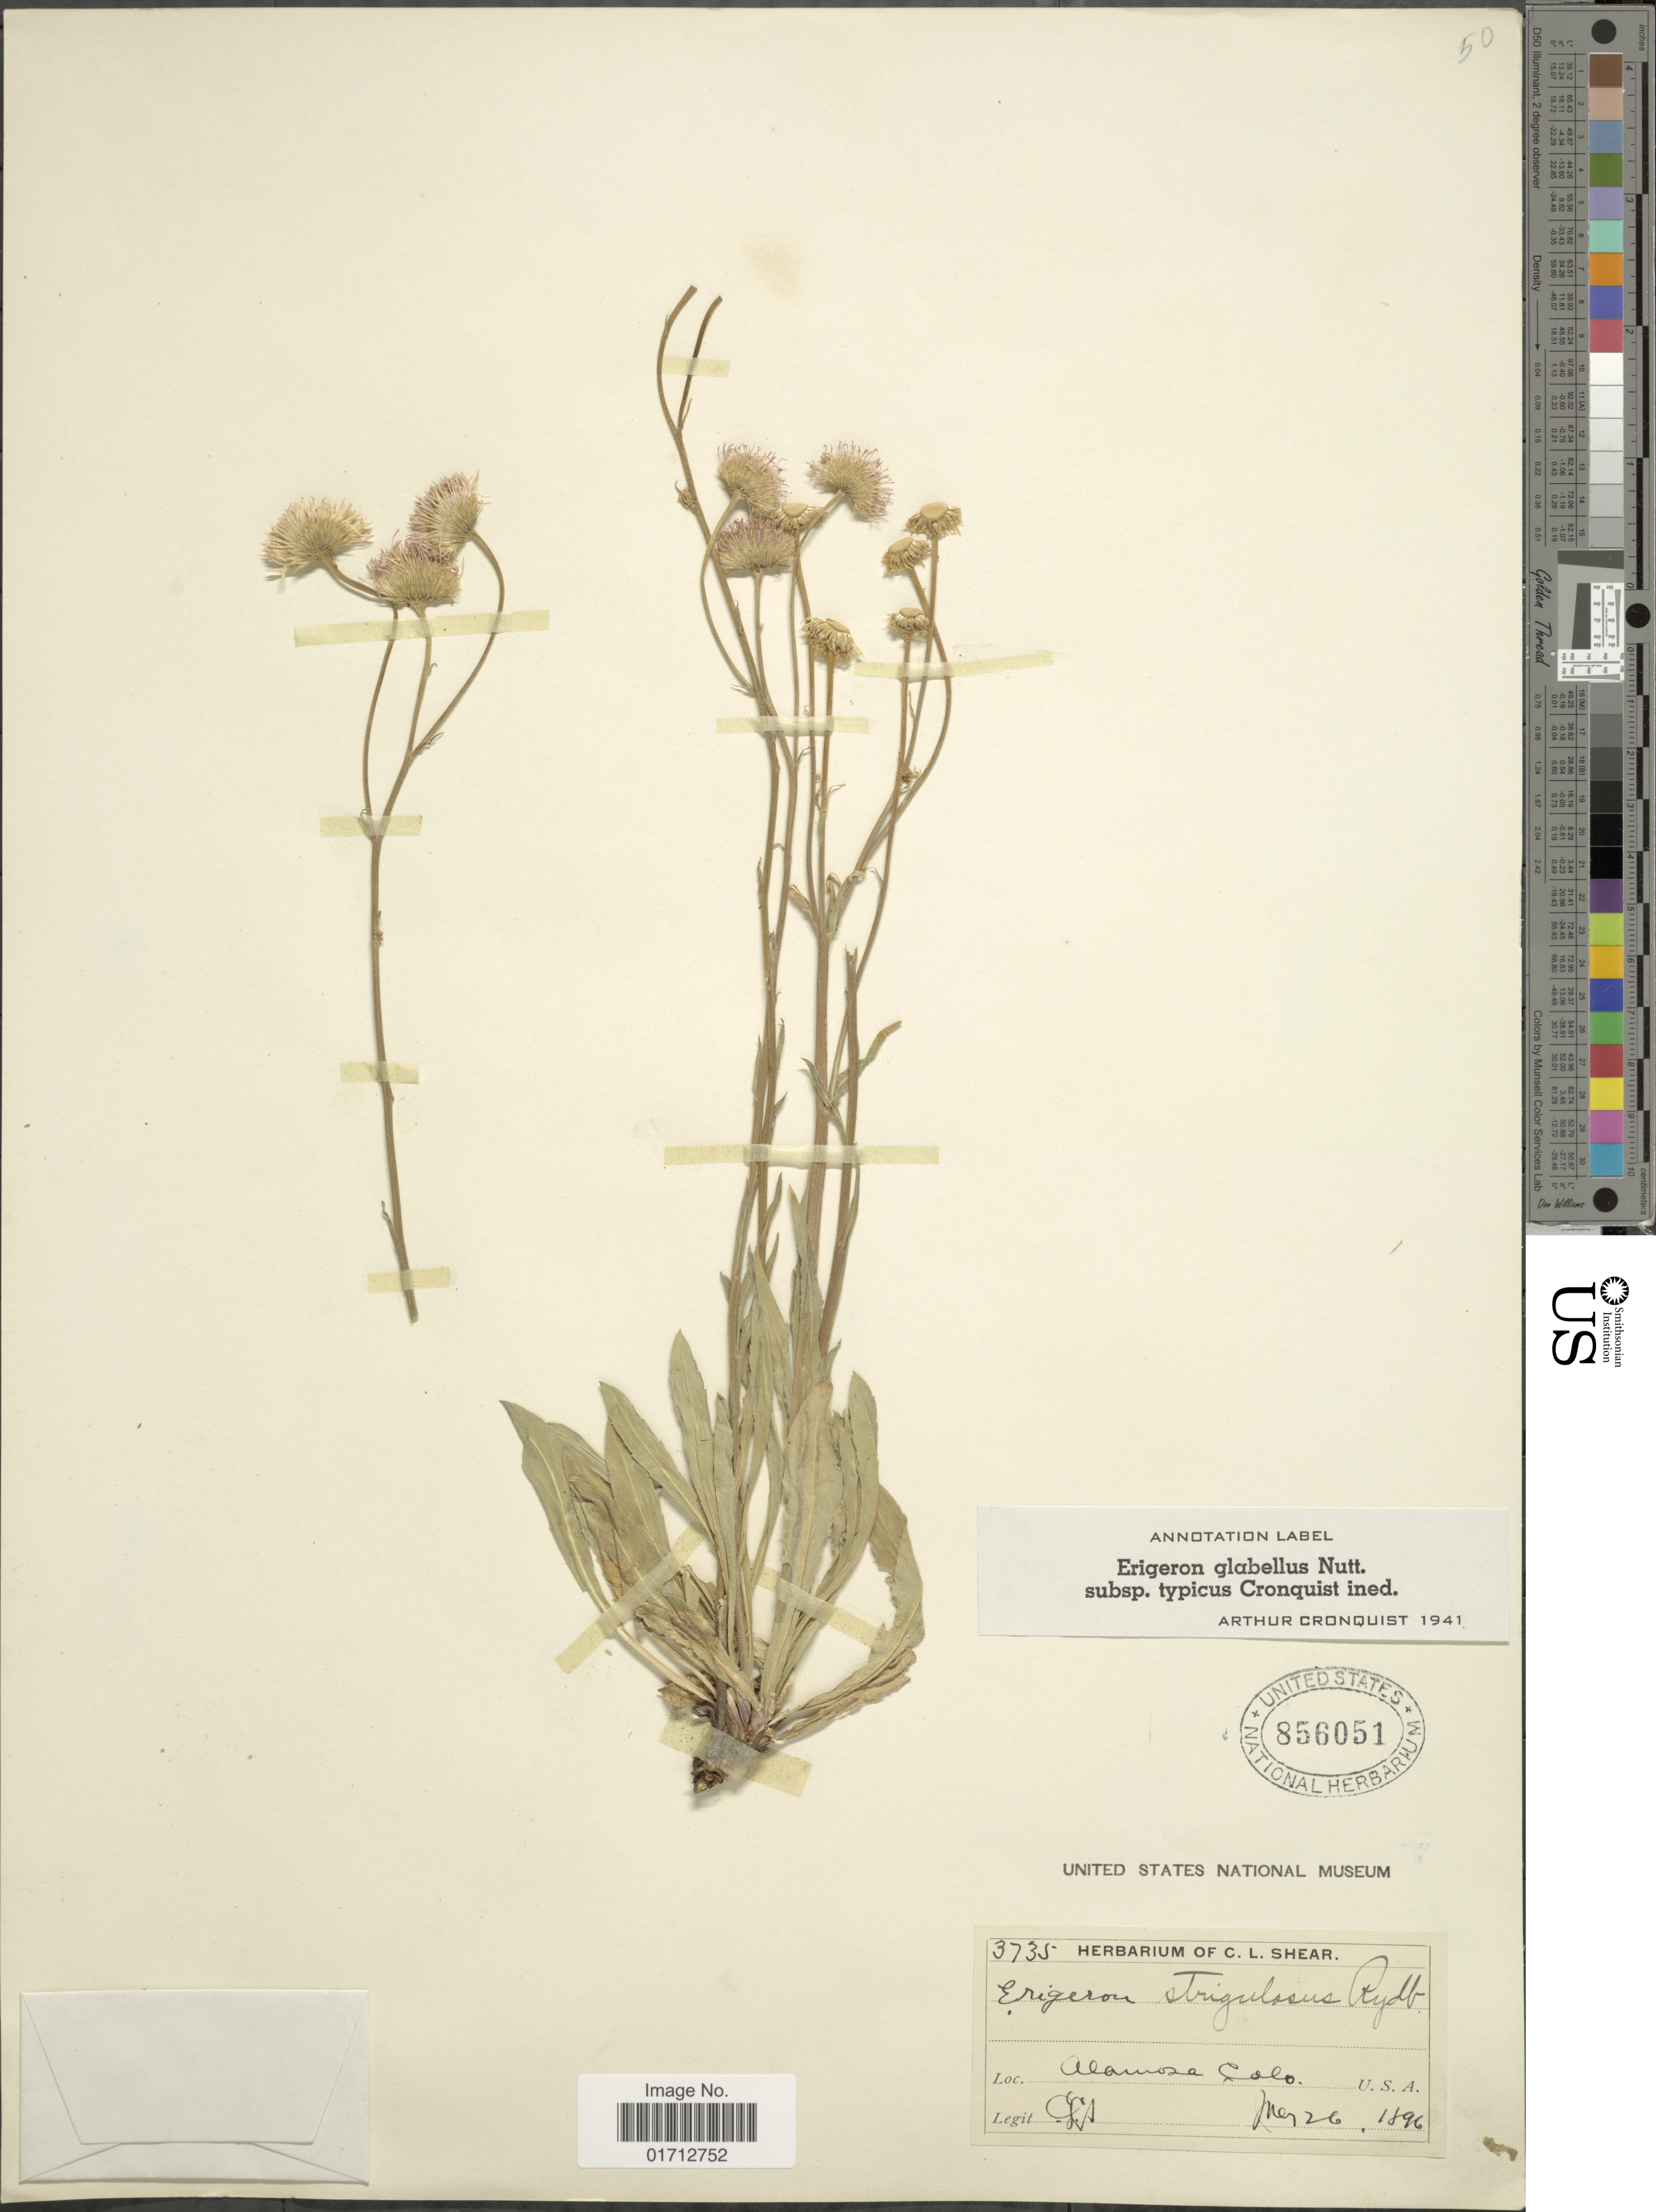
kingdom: Plantae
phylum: Tracheophyta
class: Magnoliopsida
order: Asterales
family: Asteraceae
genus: Erigeron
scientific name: Erigeron glabellus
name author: Nutt.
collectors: C. L. Shear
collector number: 3735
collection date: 1896-05-26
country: United States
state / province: Colorado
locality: Alamosa.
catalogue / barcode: US 856051